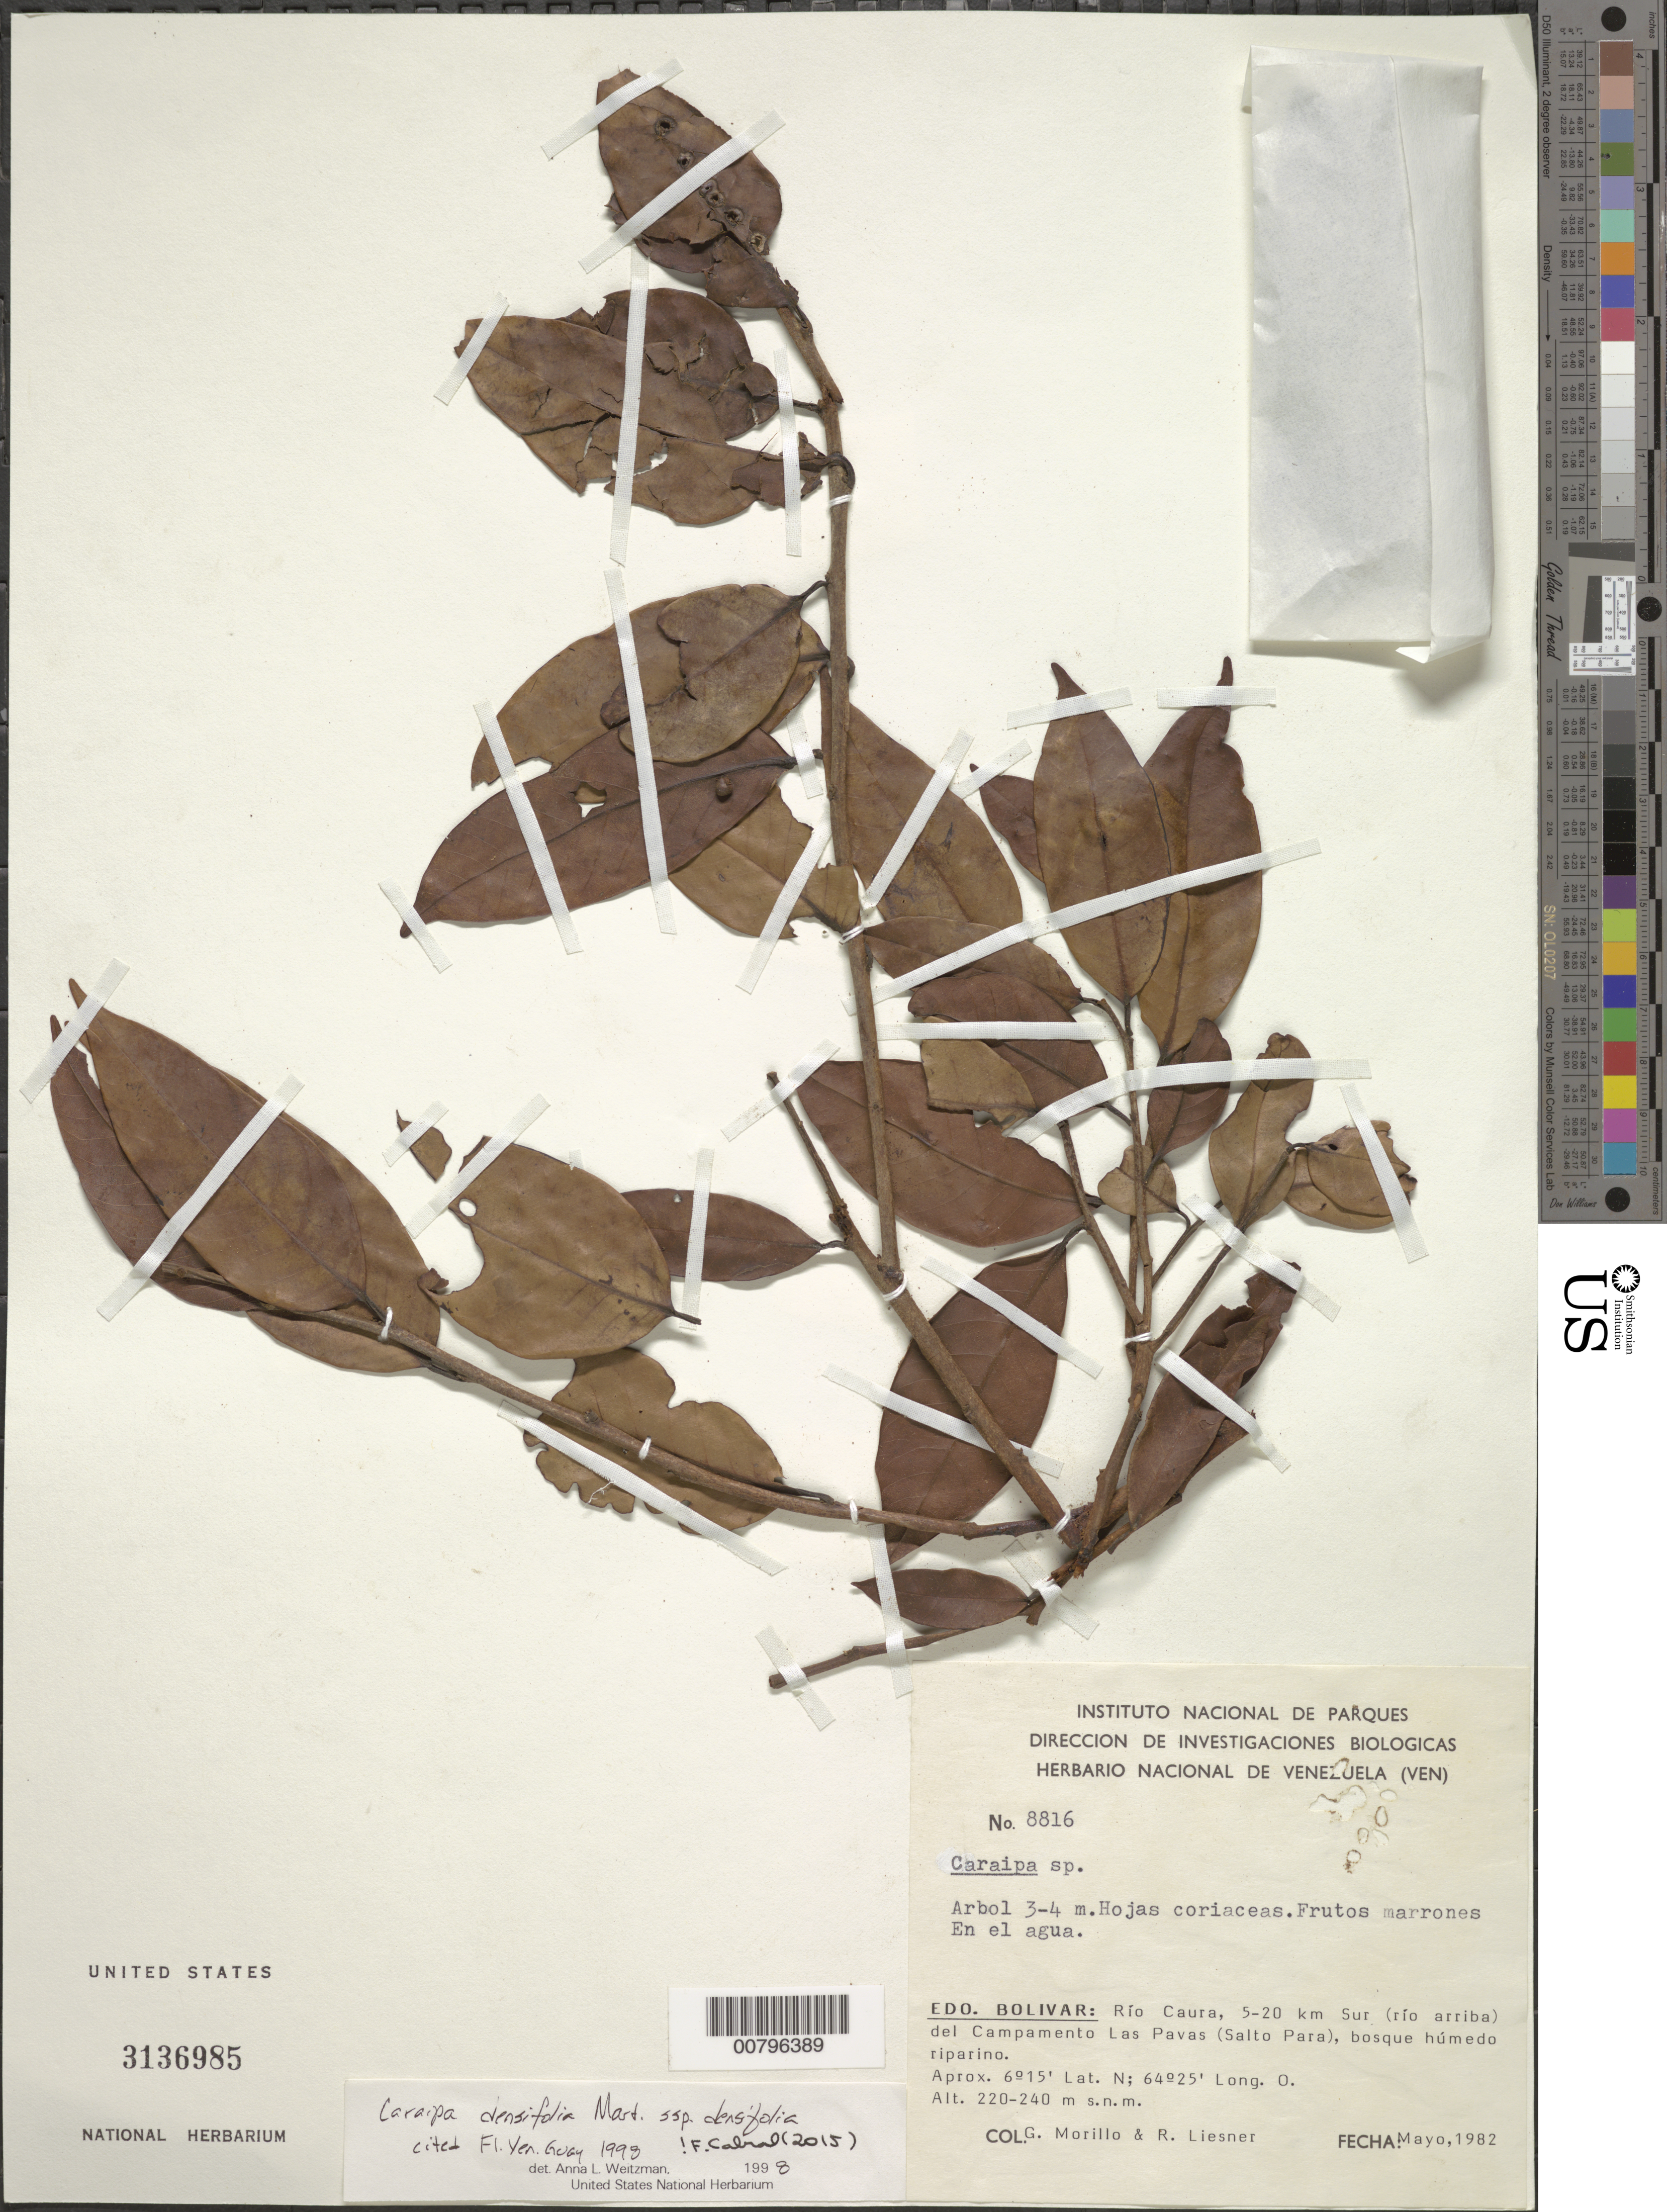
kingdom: Plantae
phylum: Tracheophyta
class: Magnoliopsida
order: Malpighiales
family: Calophyllaceae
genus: Caraipa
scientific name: Caraipa densifolia subsp. densifolia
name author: Mart.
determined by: Weitzman, A. L.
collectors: G. Morillo & R. L. Liesner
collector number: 8816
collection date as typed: May-82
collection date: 1982-05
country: Venezuela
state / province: Bolívar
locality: Río Caura, 5-20 km Sur (río arriba) del Campamento Las Pavas (Salto Para)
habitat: Humid riparian forest (bosque húmedo riparino). En el agua.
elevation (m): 220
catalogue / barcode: US 3136985